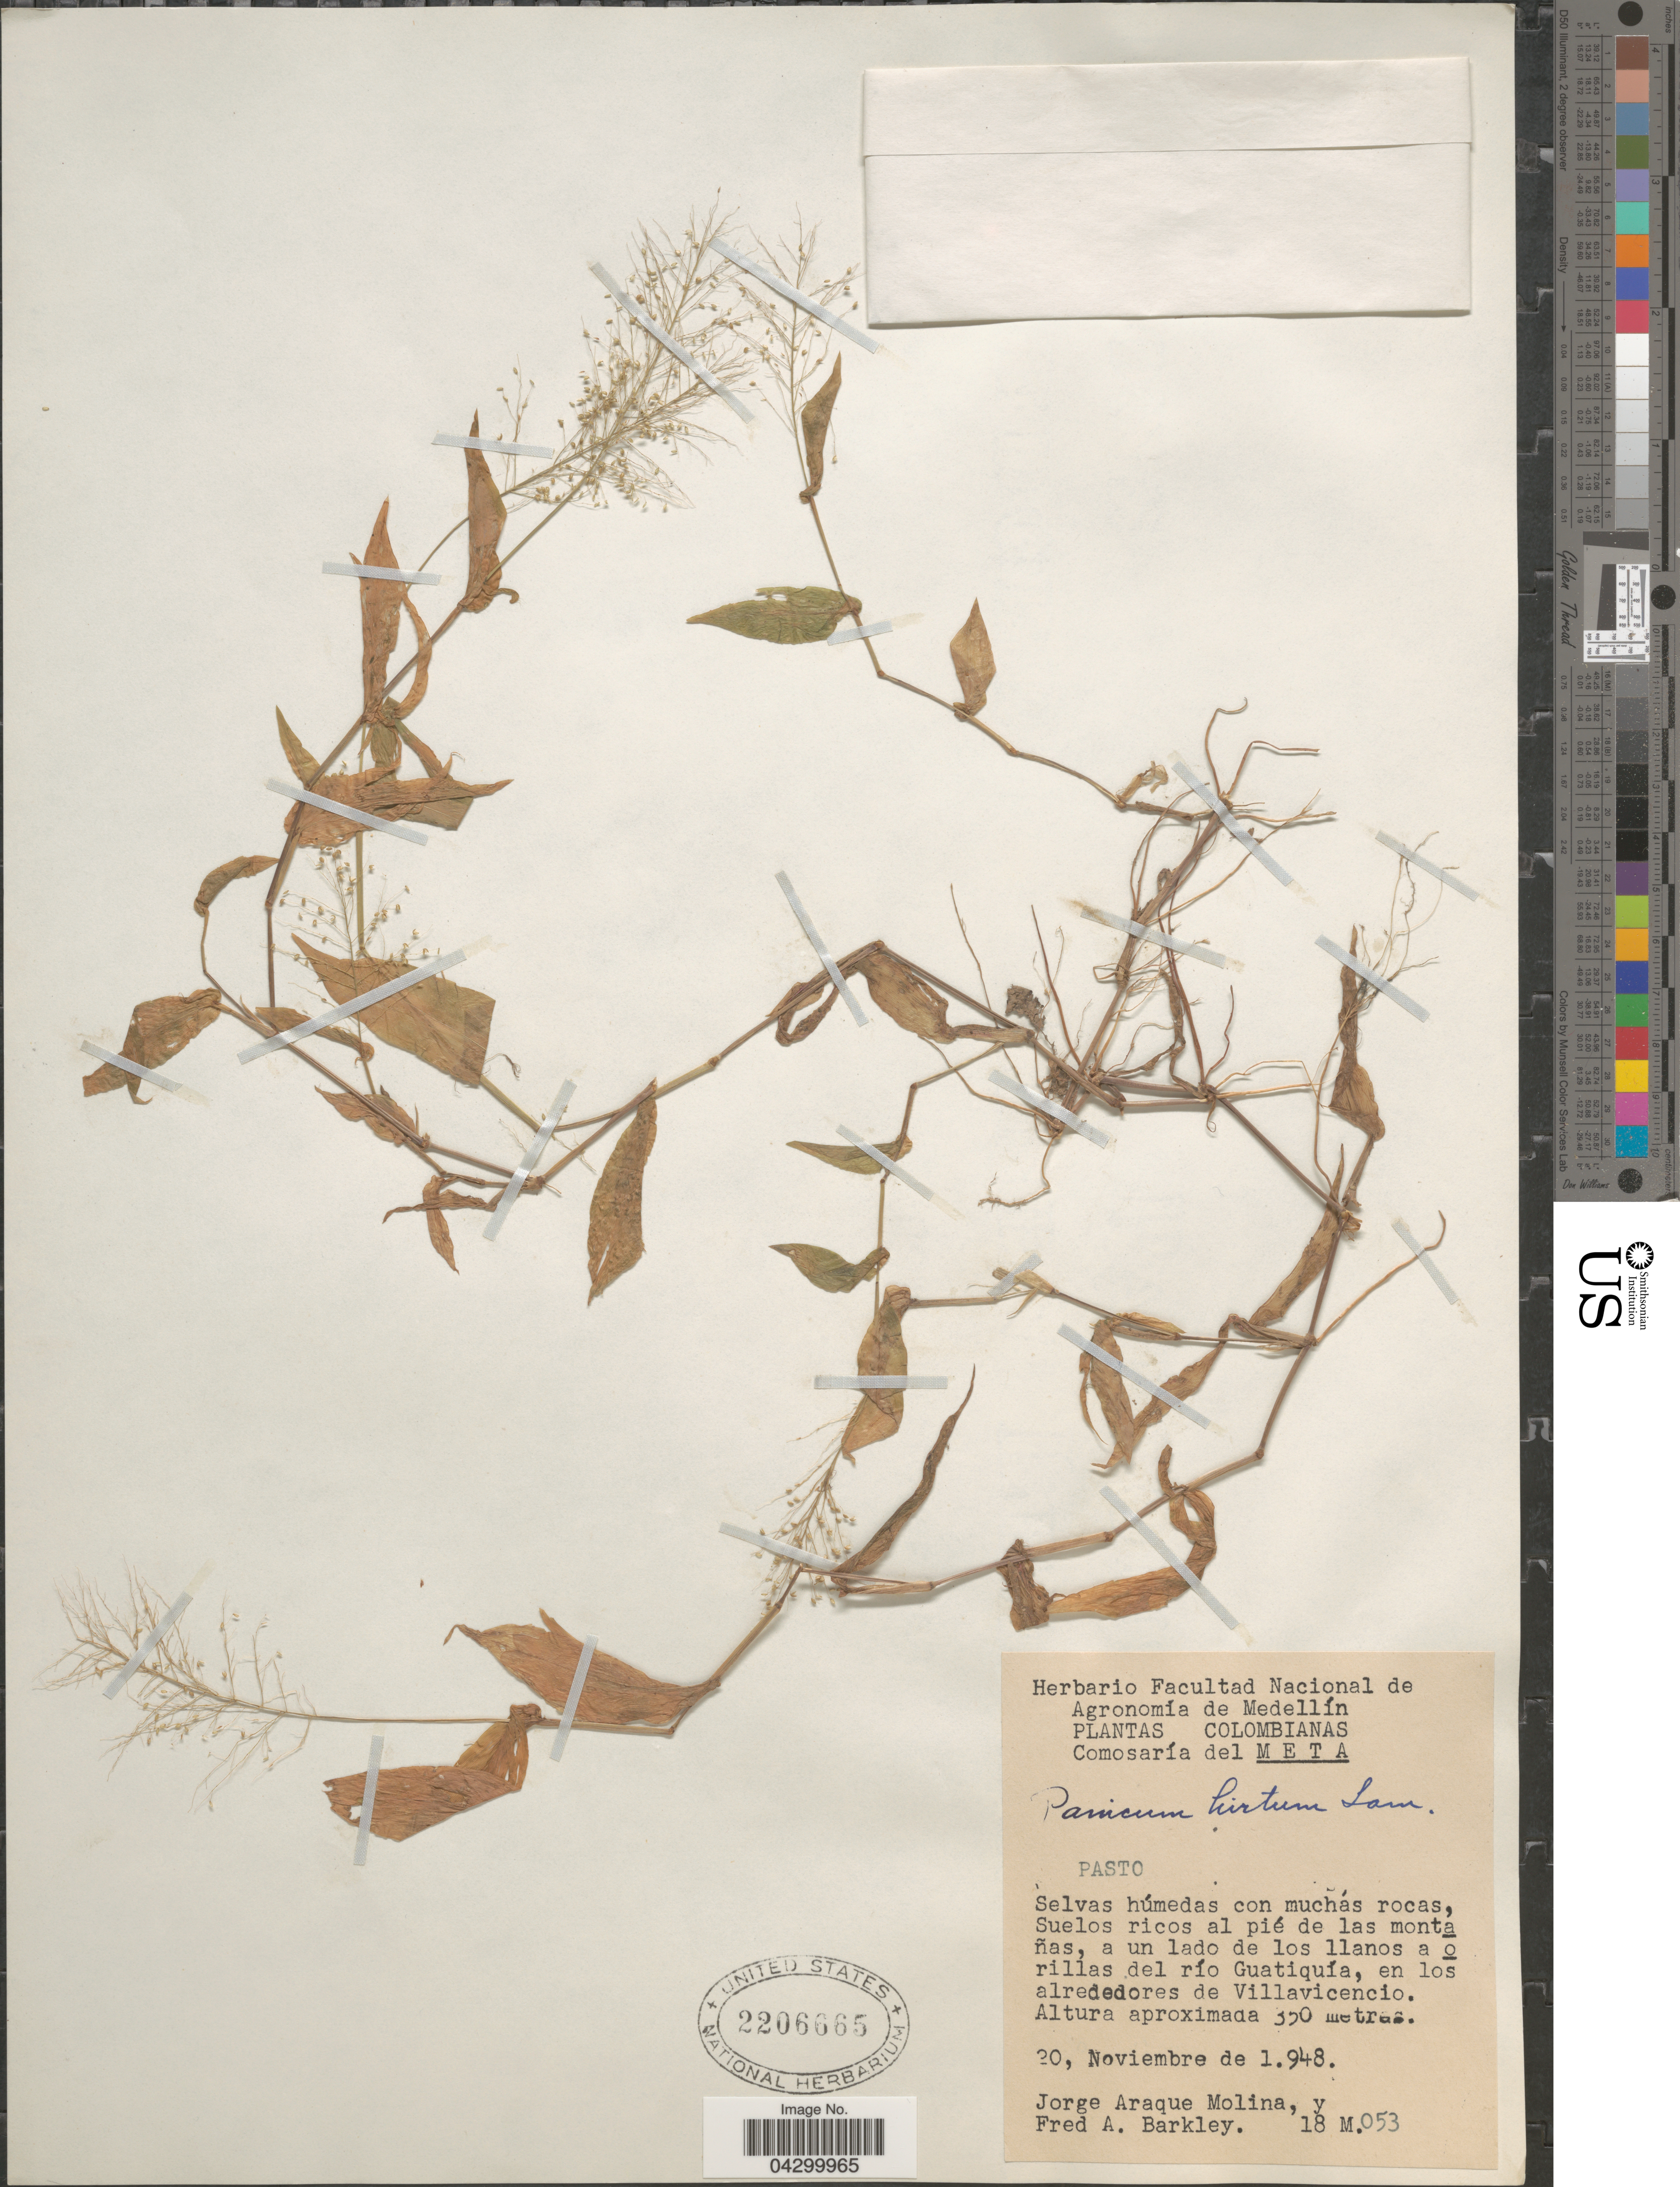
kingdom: Plantae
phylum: Tracheophyta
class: Liliopsida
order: Poales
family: Poaceae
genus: Panicum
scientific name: Panicum hirtum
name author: Lam.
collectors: J. Araque Molina & F. A. Barkley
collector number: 18M.053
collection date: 1948-11-20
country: Colombia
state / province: Meta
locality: Comosariá del Meta. Selvas húmedas con muchás rocas, Suelos ricos al pié de las montañas, a un lado de los llanos a orillas del río Guatiquía, en los alrededores de Villavicencio.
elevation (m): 350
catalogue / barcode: US 2206665